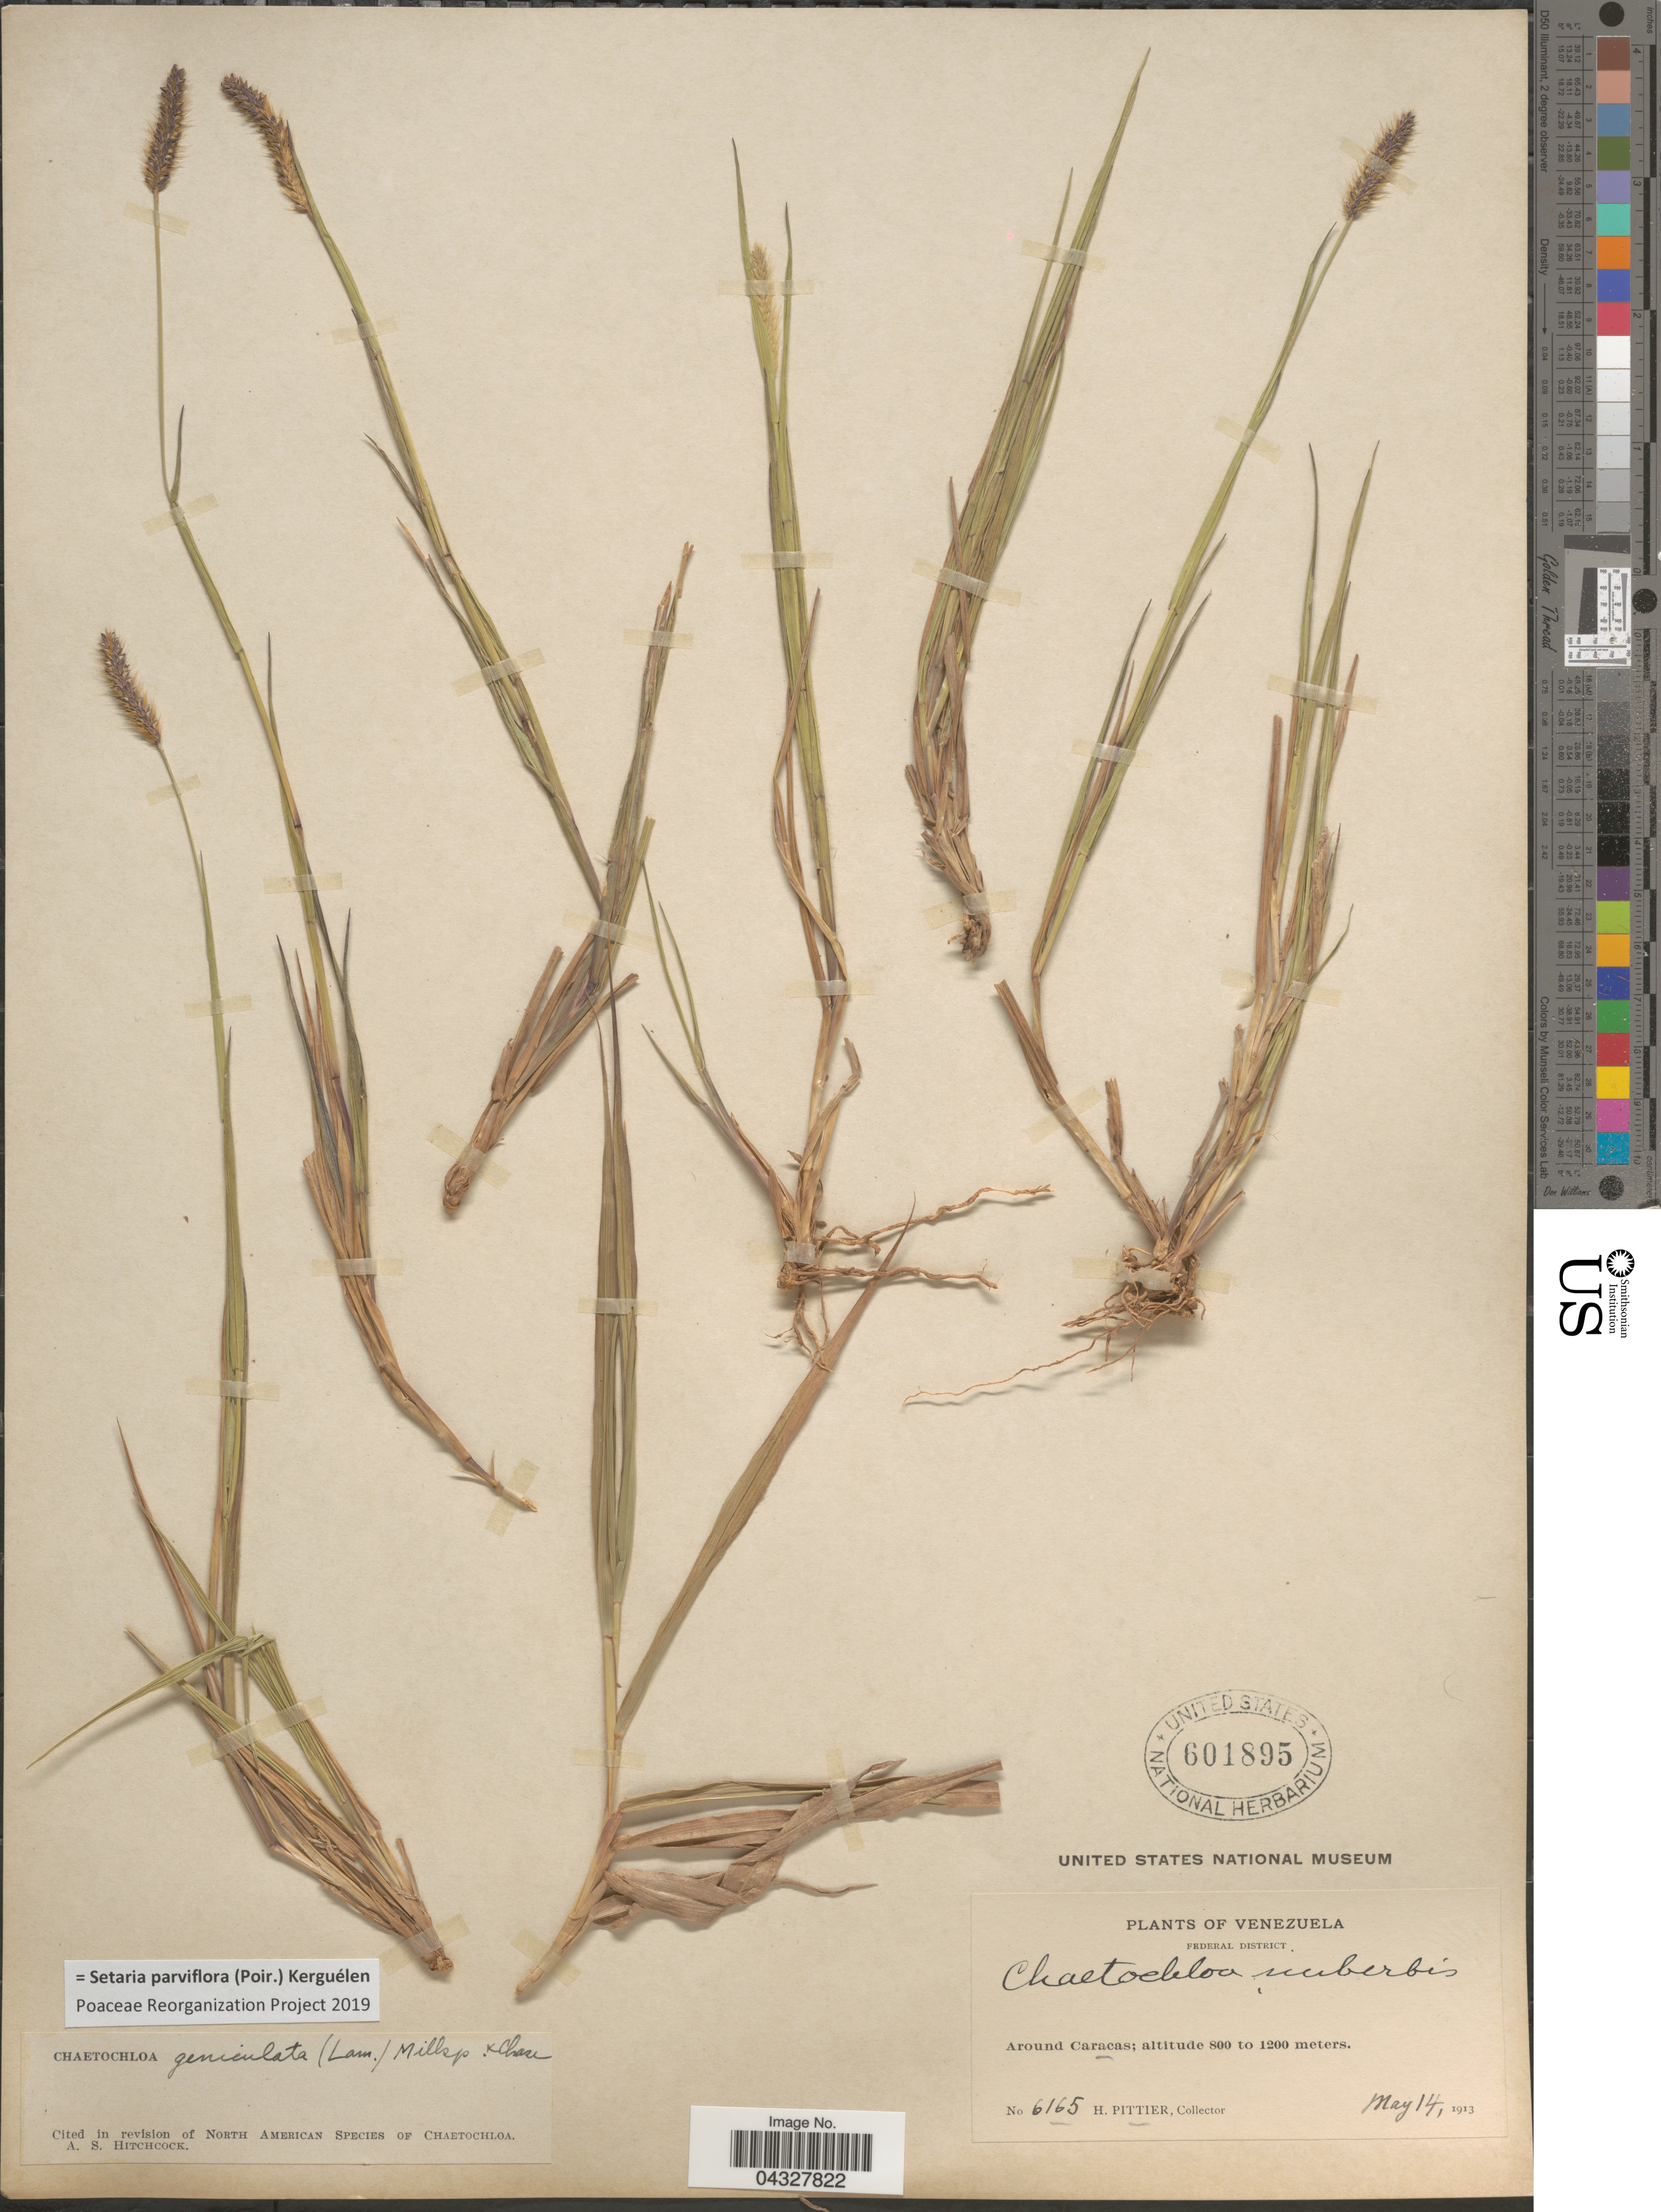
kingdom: Plantae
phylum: Tracheophyta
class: Liliopsida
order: Poales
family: Poaceae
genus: Setaria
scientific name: Setaria parviflora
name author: (Poir.) Kerguélen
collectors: H. F. Pittier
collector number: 6165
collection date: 1913-05-14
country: Venezuela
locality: Federal District. Around Caracas.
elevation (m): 800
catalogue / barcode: US 601895